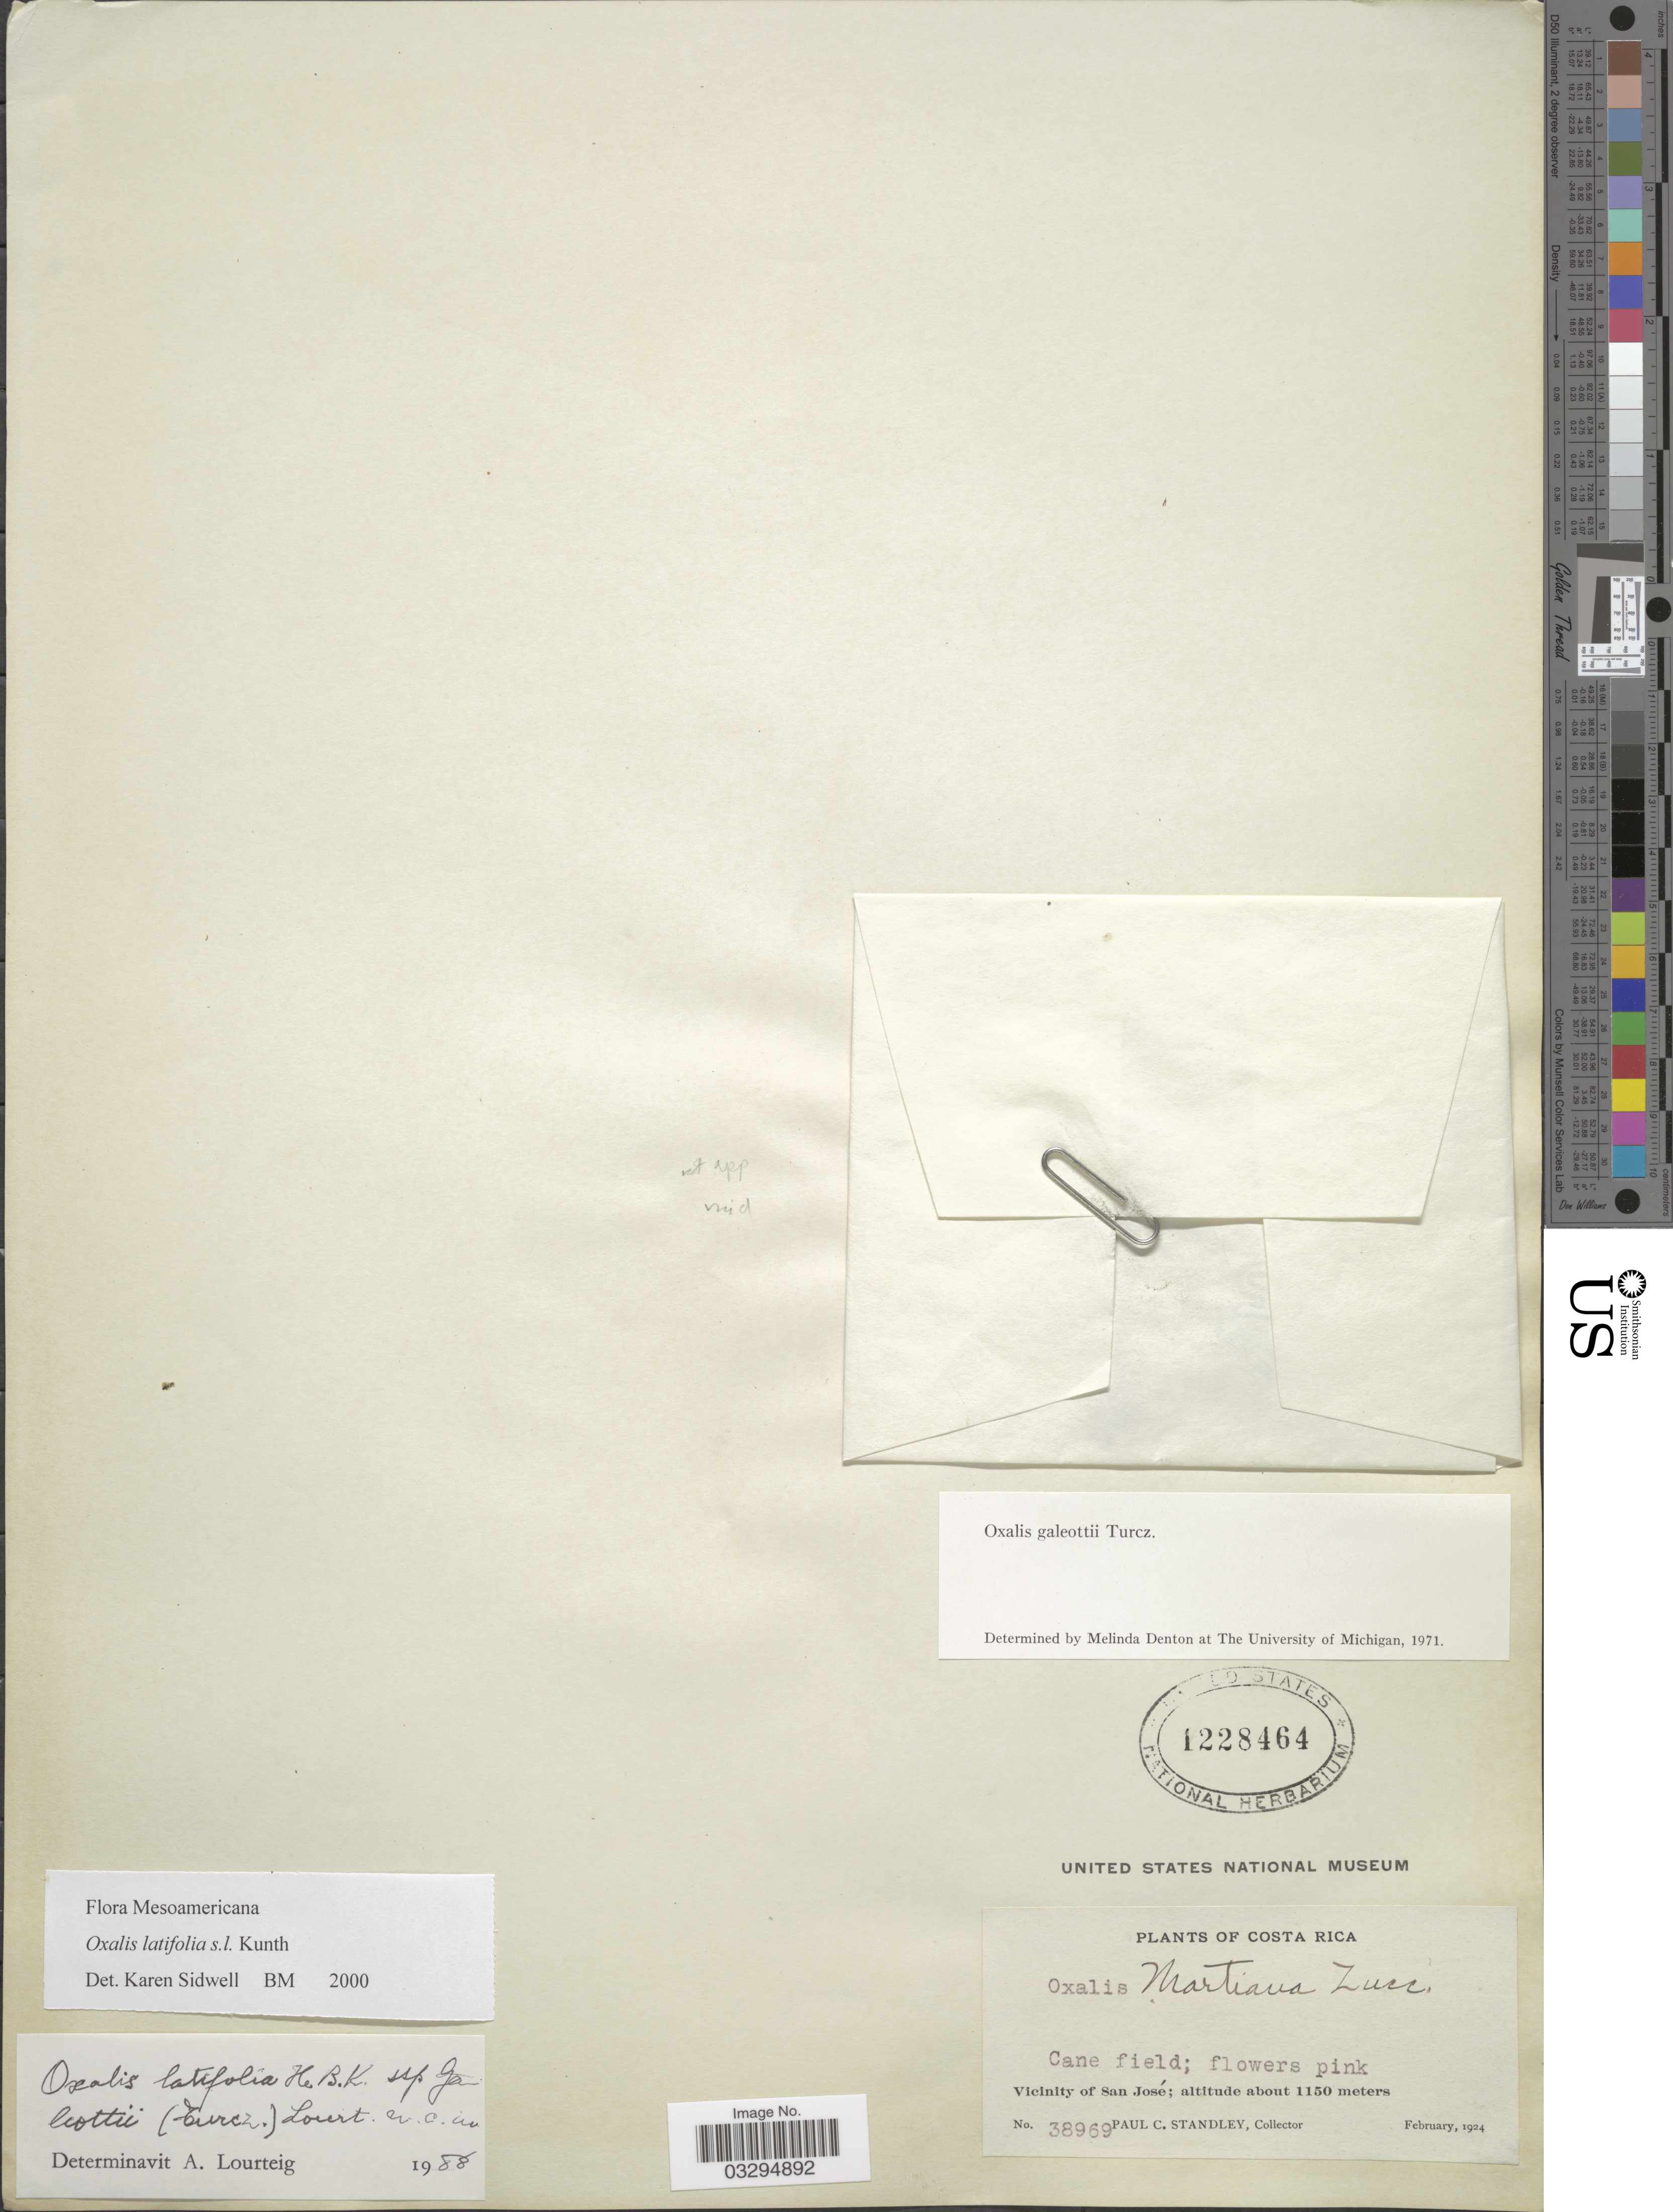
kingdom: Plantae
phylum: Tracheophyta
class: Magnoliopsida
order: Oxalidales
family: Oxalidaceae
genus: Oxalis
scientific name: Oxalis latifolia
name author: Kunth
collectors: P. C. Standley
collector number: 38969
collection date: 1924-02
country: Costa Rica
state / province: San José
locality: Cane field, Vicinity of San José.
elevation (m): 1150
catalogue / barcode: US 1228464